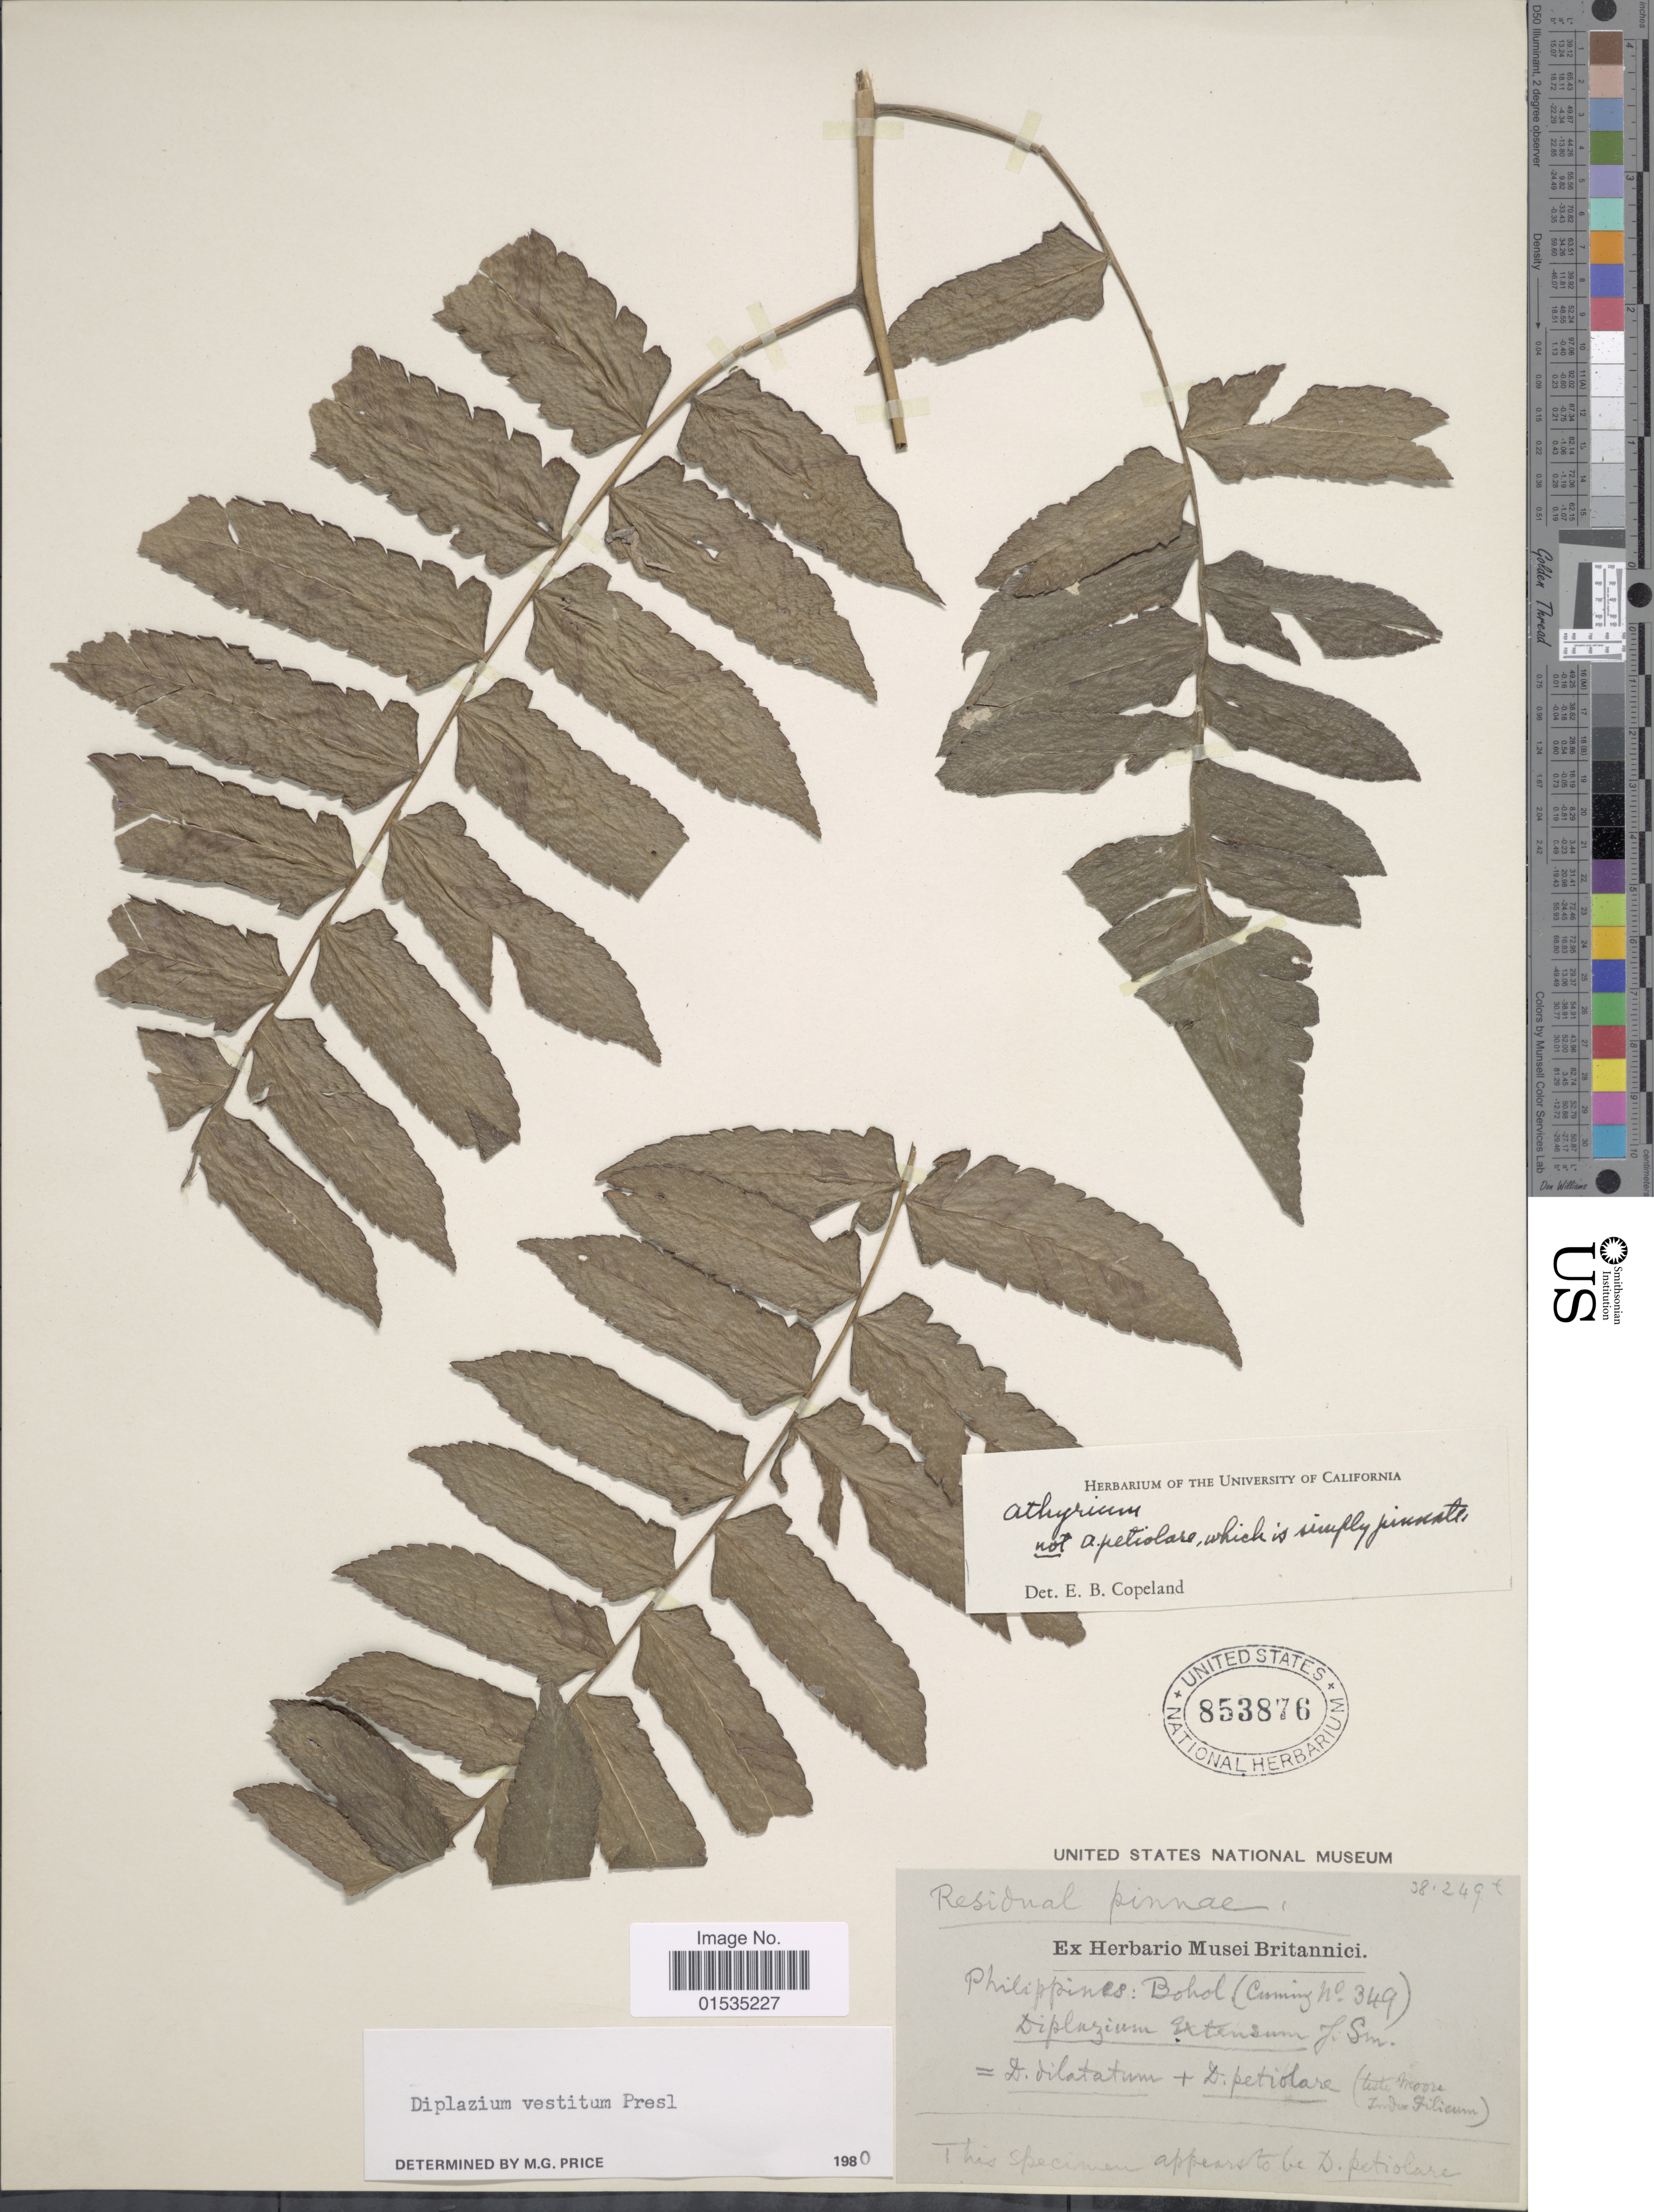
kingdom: Plantae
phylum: Tracheophyta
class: Polypodiopsida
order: Polypodiales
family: Athyriaceae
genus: Diplazium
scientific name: Diplazium vestitum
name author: C. Presl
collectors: -. Cuming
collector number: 349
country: Philippines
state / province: Central Visayas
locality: Bohol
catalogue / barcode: US 853876